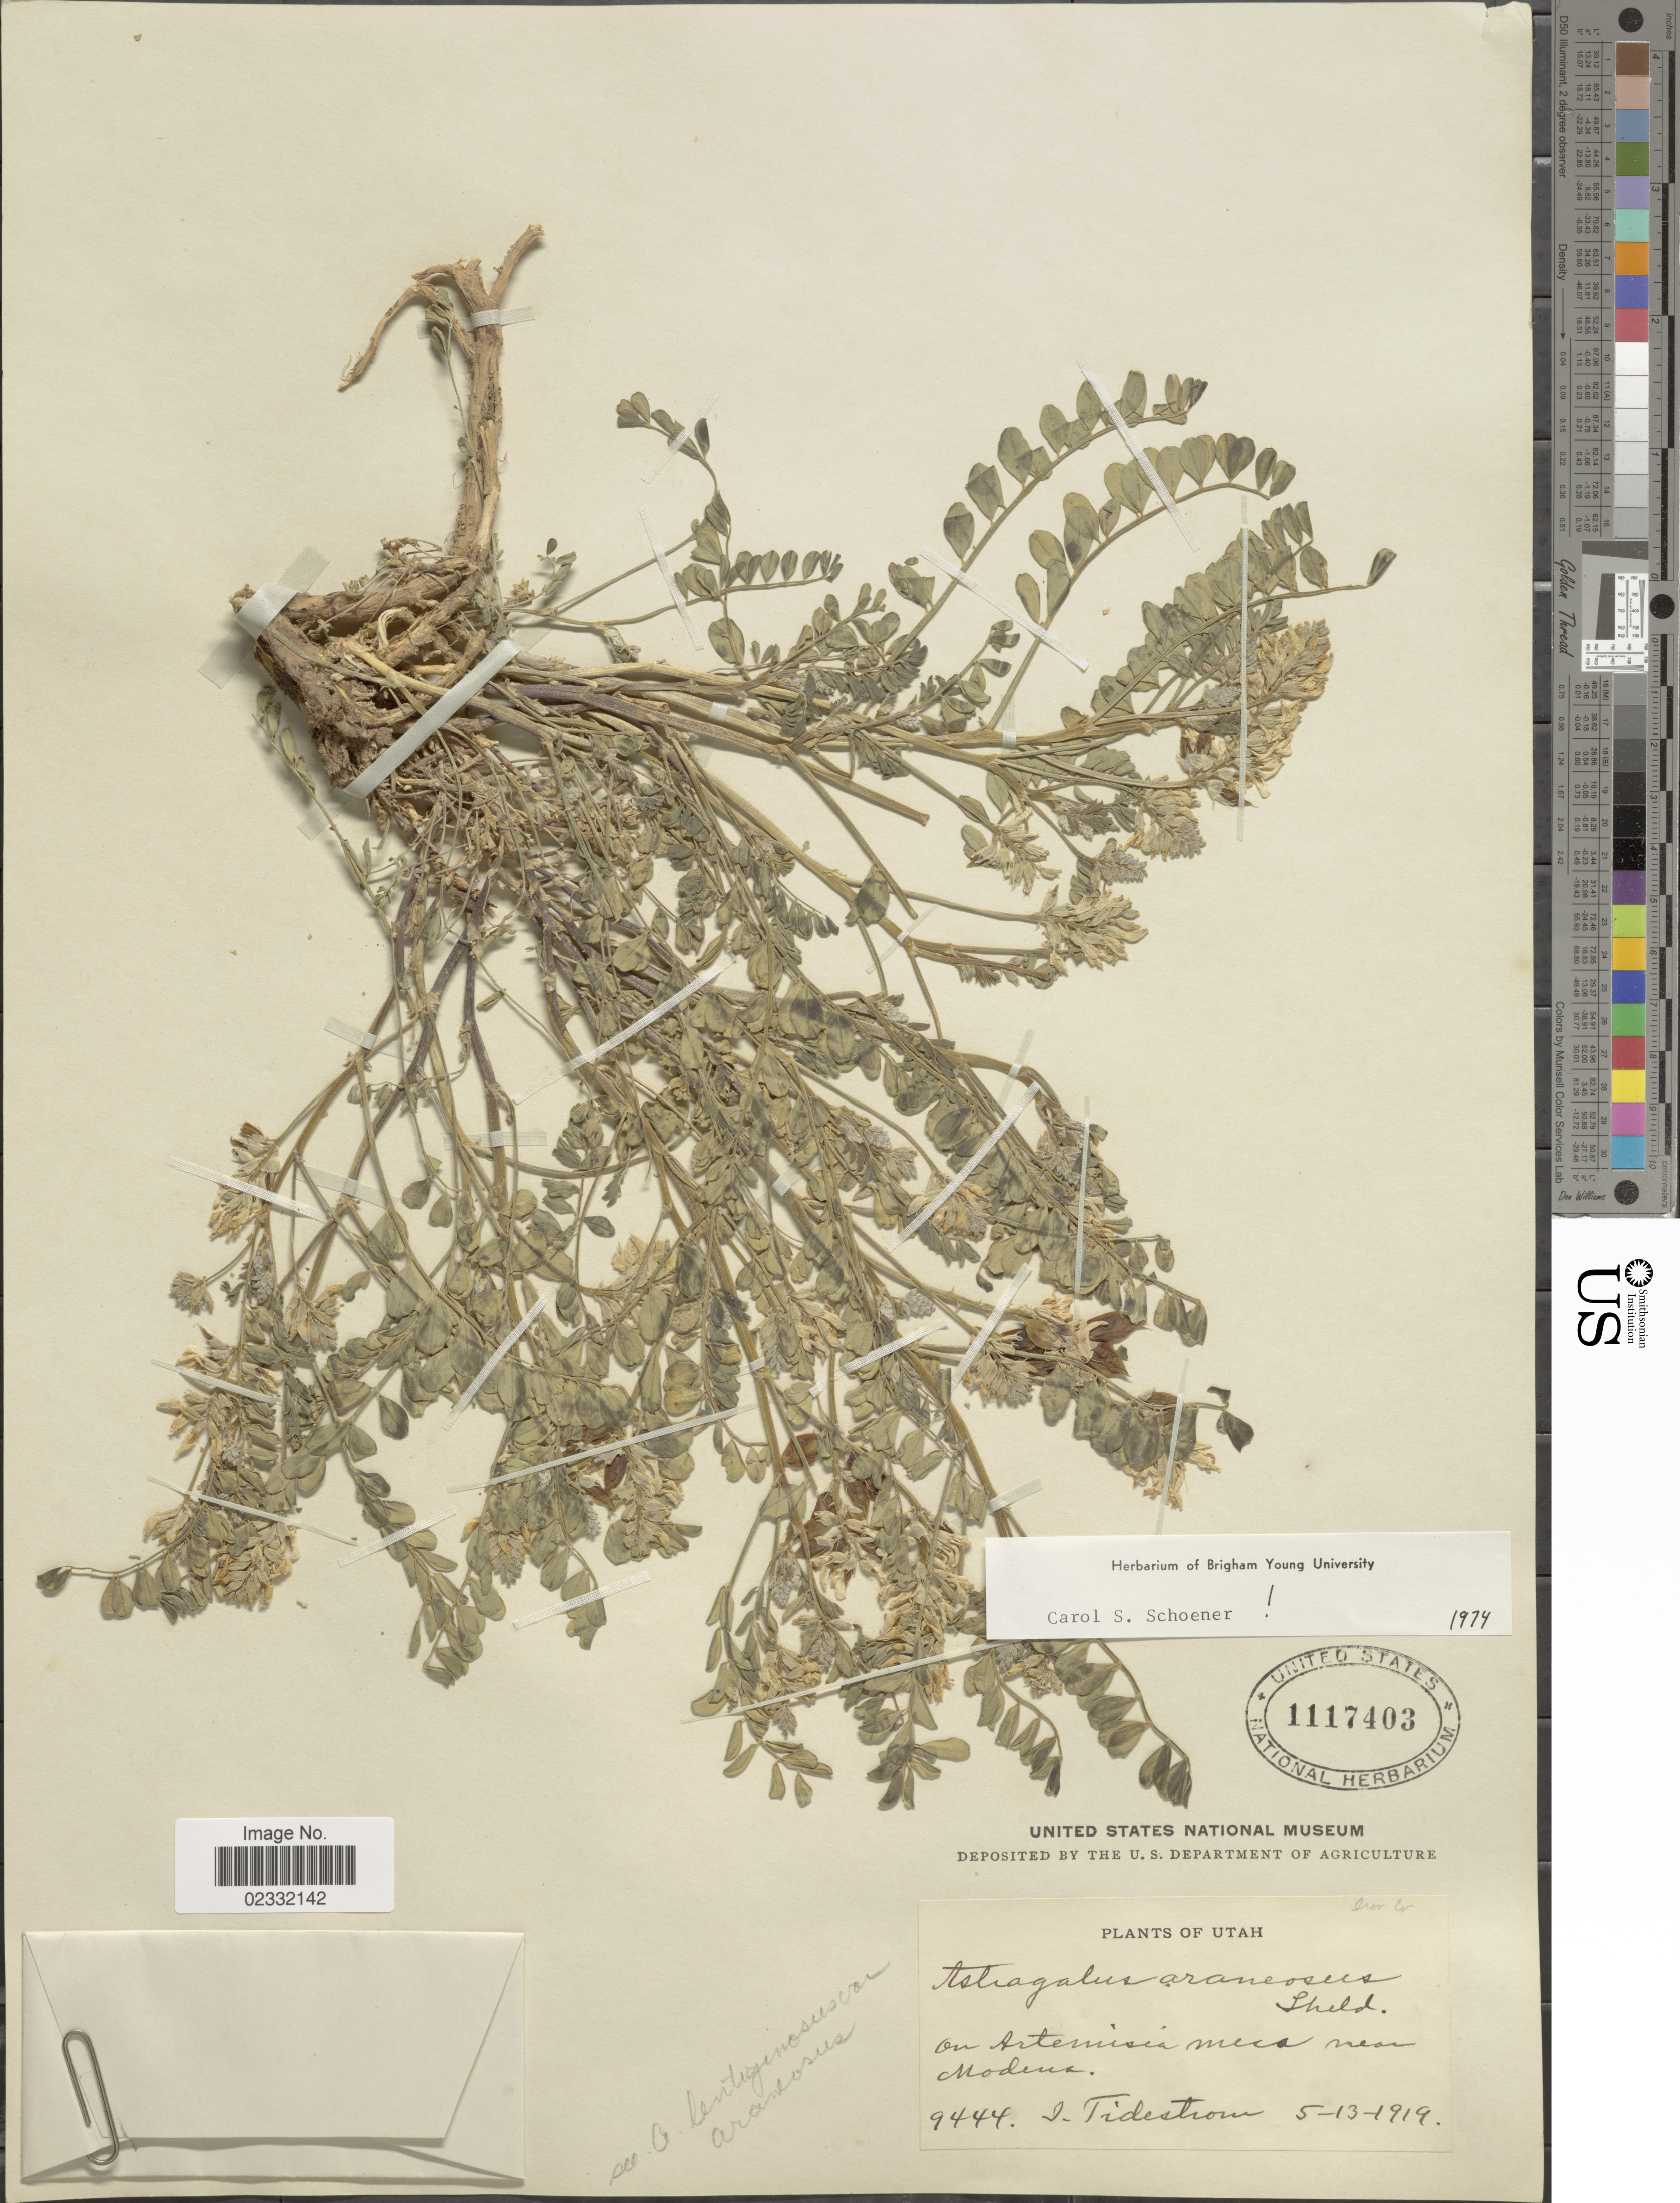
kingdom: Plantae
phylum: Tracheophyta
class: Magnoliopsida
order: Fabales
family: Fabaceae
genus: Astragalus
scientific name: Astragalus lentiginosus var. araneosus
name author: (E. Sheld.) Barneby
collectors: I. F. Tidestrom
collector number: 9444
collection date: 1919-05-13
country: United States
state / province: Utah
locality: On Artemisia mesa near Modena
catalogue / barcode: US 1117403